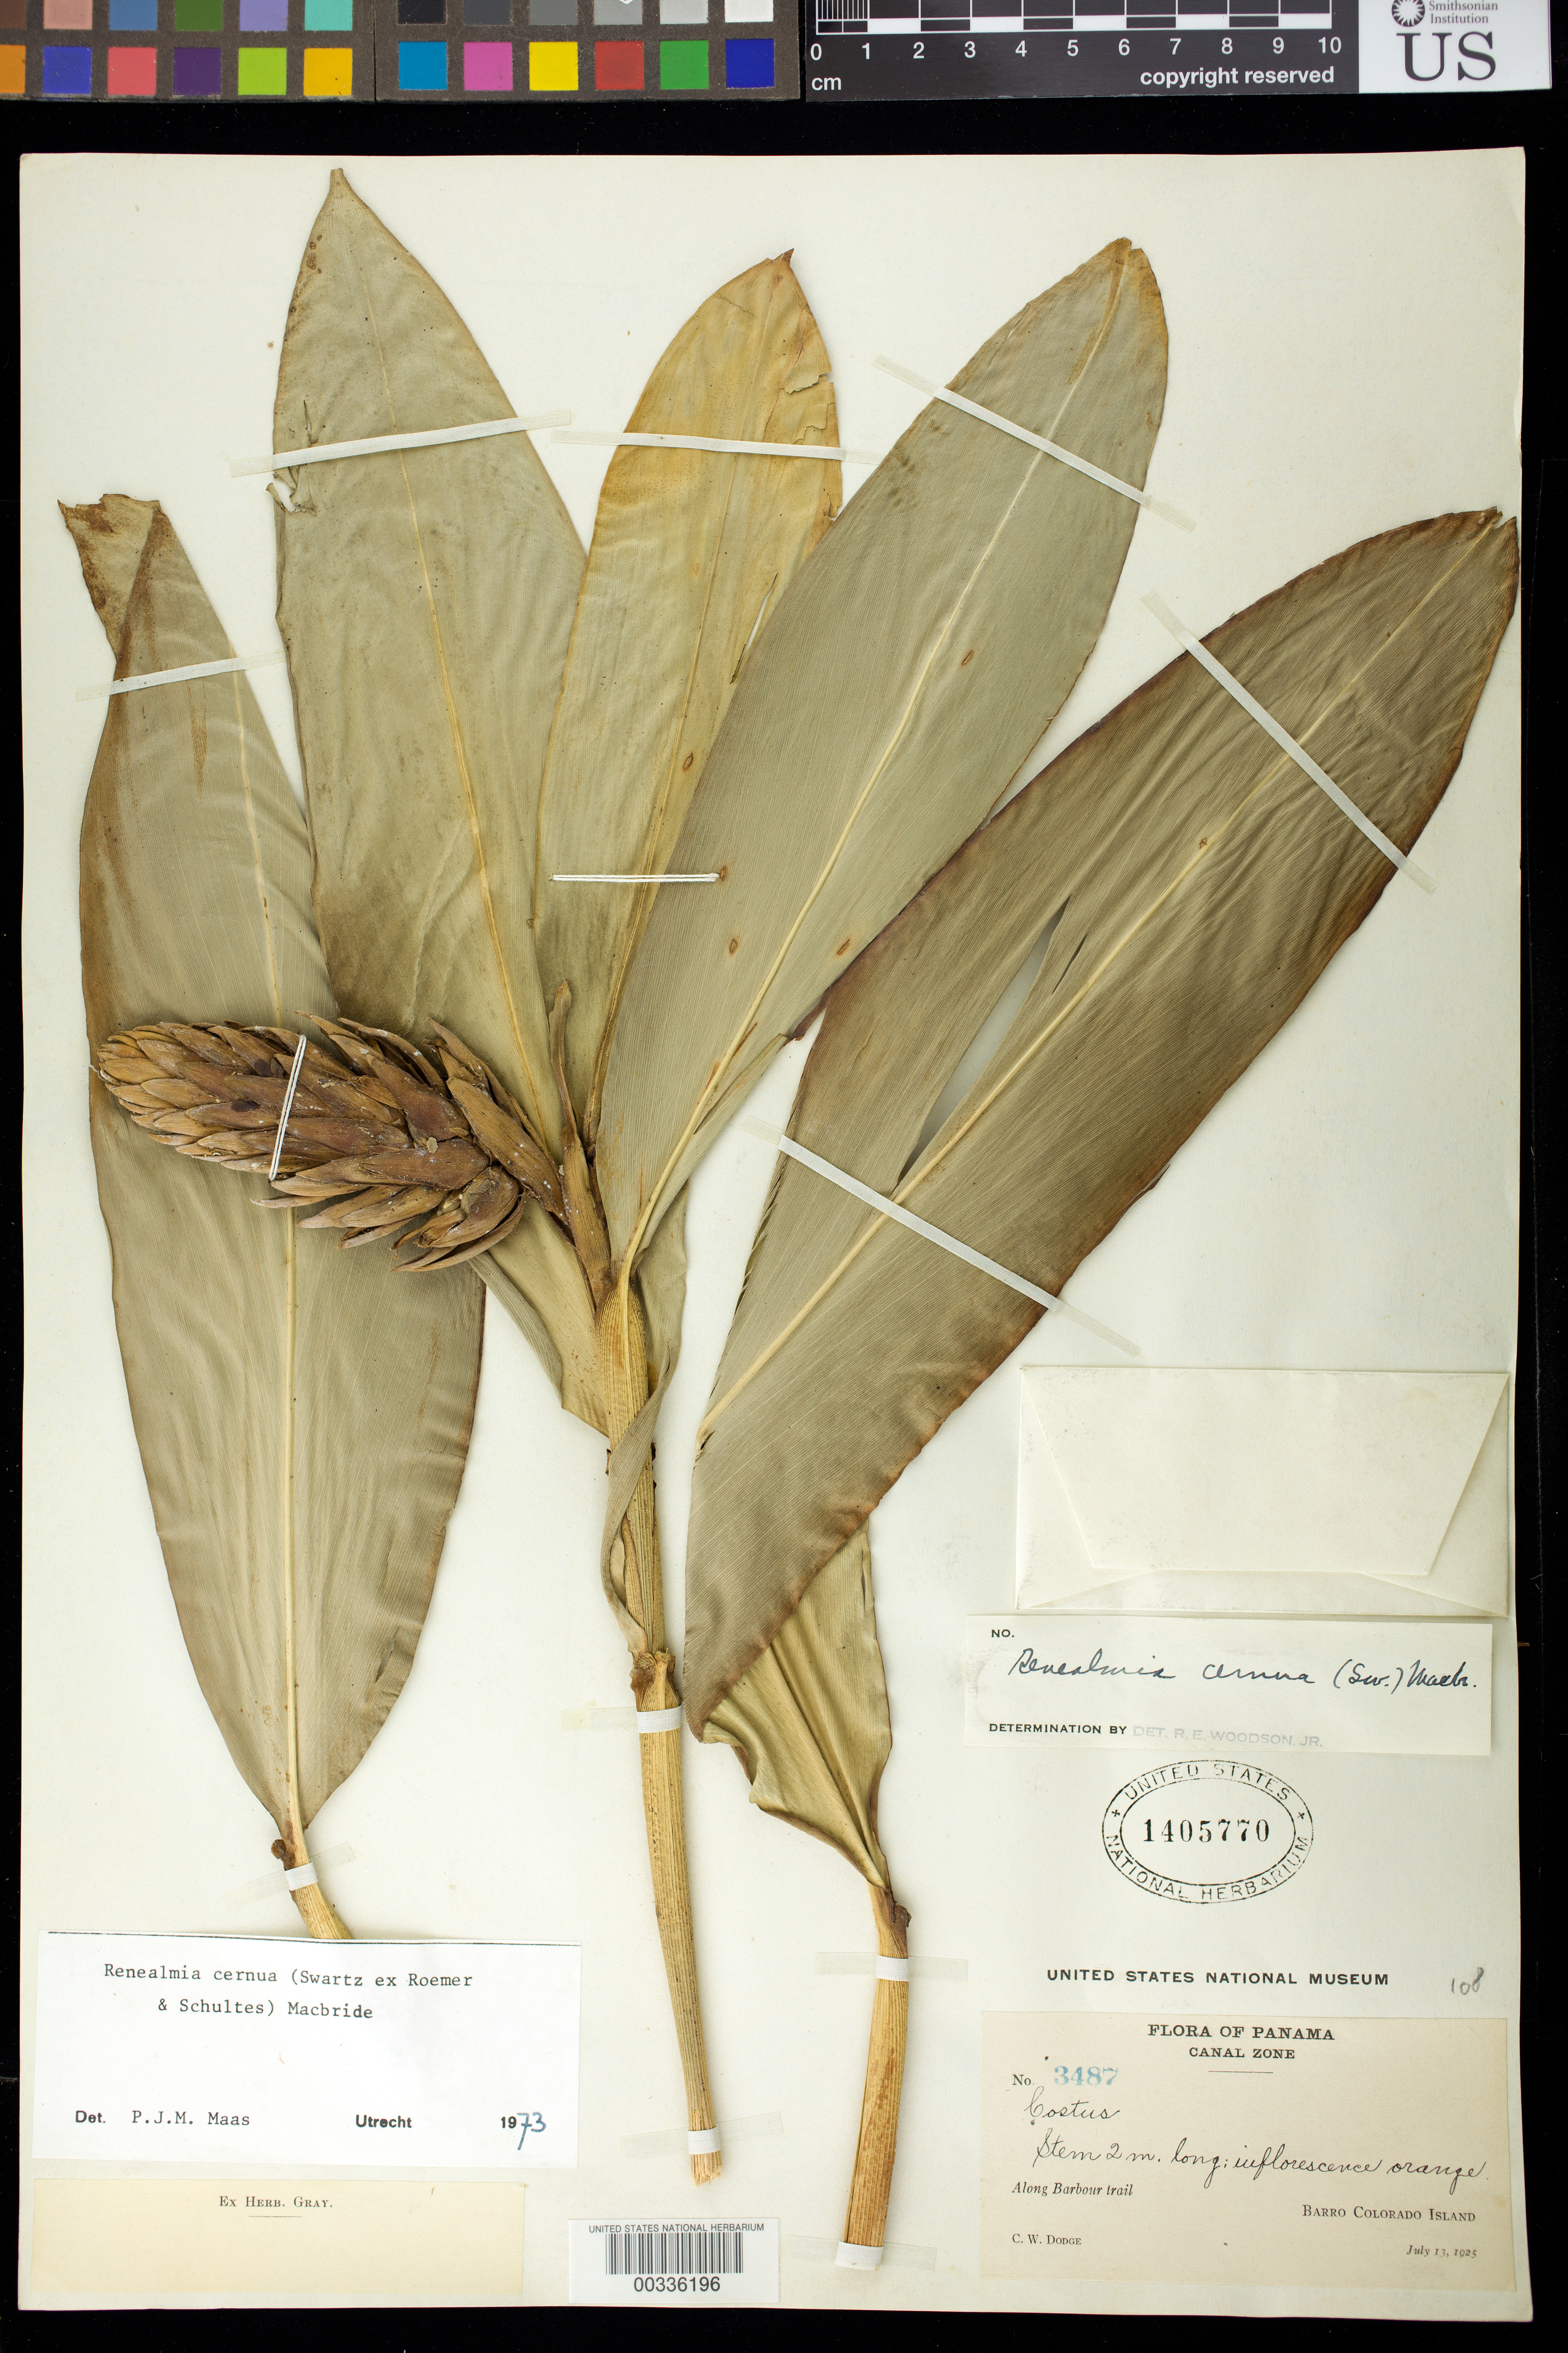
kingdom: Plantae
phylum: Tracheophyta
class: Liliopsida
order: Zingiberales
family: Zingiberaceae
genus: Renealmia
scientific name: Renealmia cernua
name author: (Sw. ex Roem. & Schult.) J.F. Macbr.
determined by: Maas, Paul J. M.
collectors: C. Dodge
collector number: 3487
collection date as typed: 13 Jul 1925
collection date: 1925-07-13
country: Panama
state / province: Panamá Oeste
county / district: Canal Zone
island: Barro Colorado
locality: Along Barbour Trail, Barro Colorado I.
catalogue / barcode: US 1405770